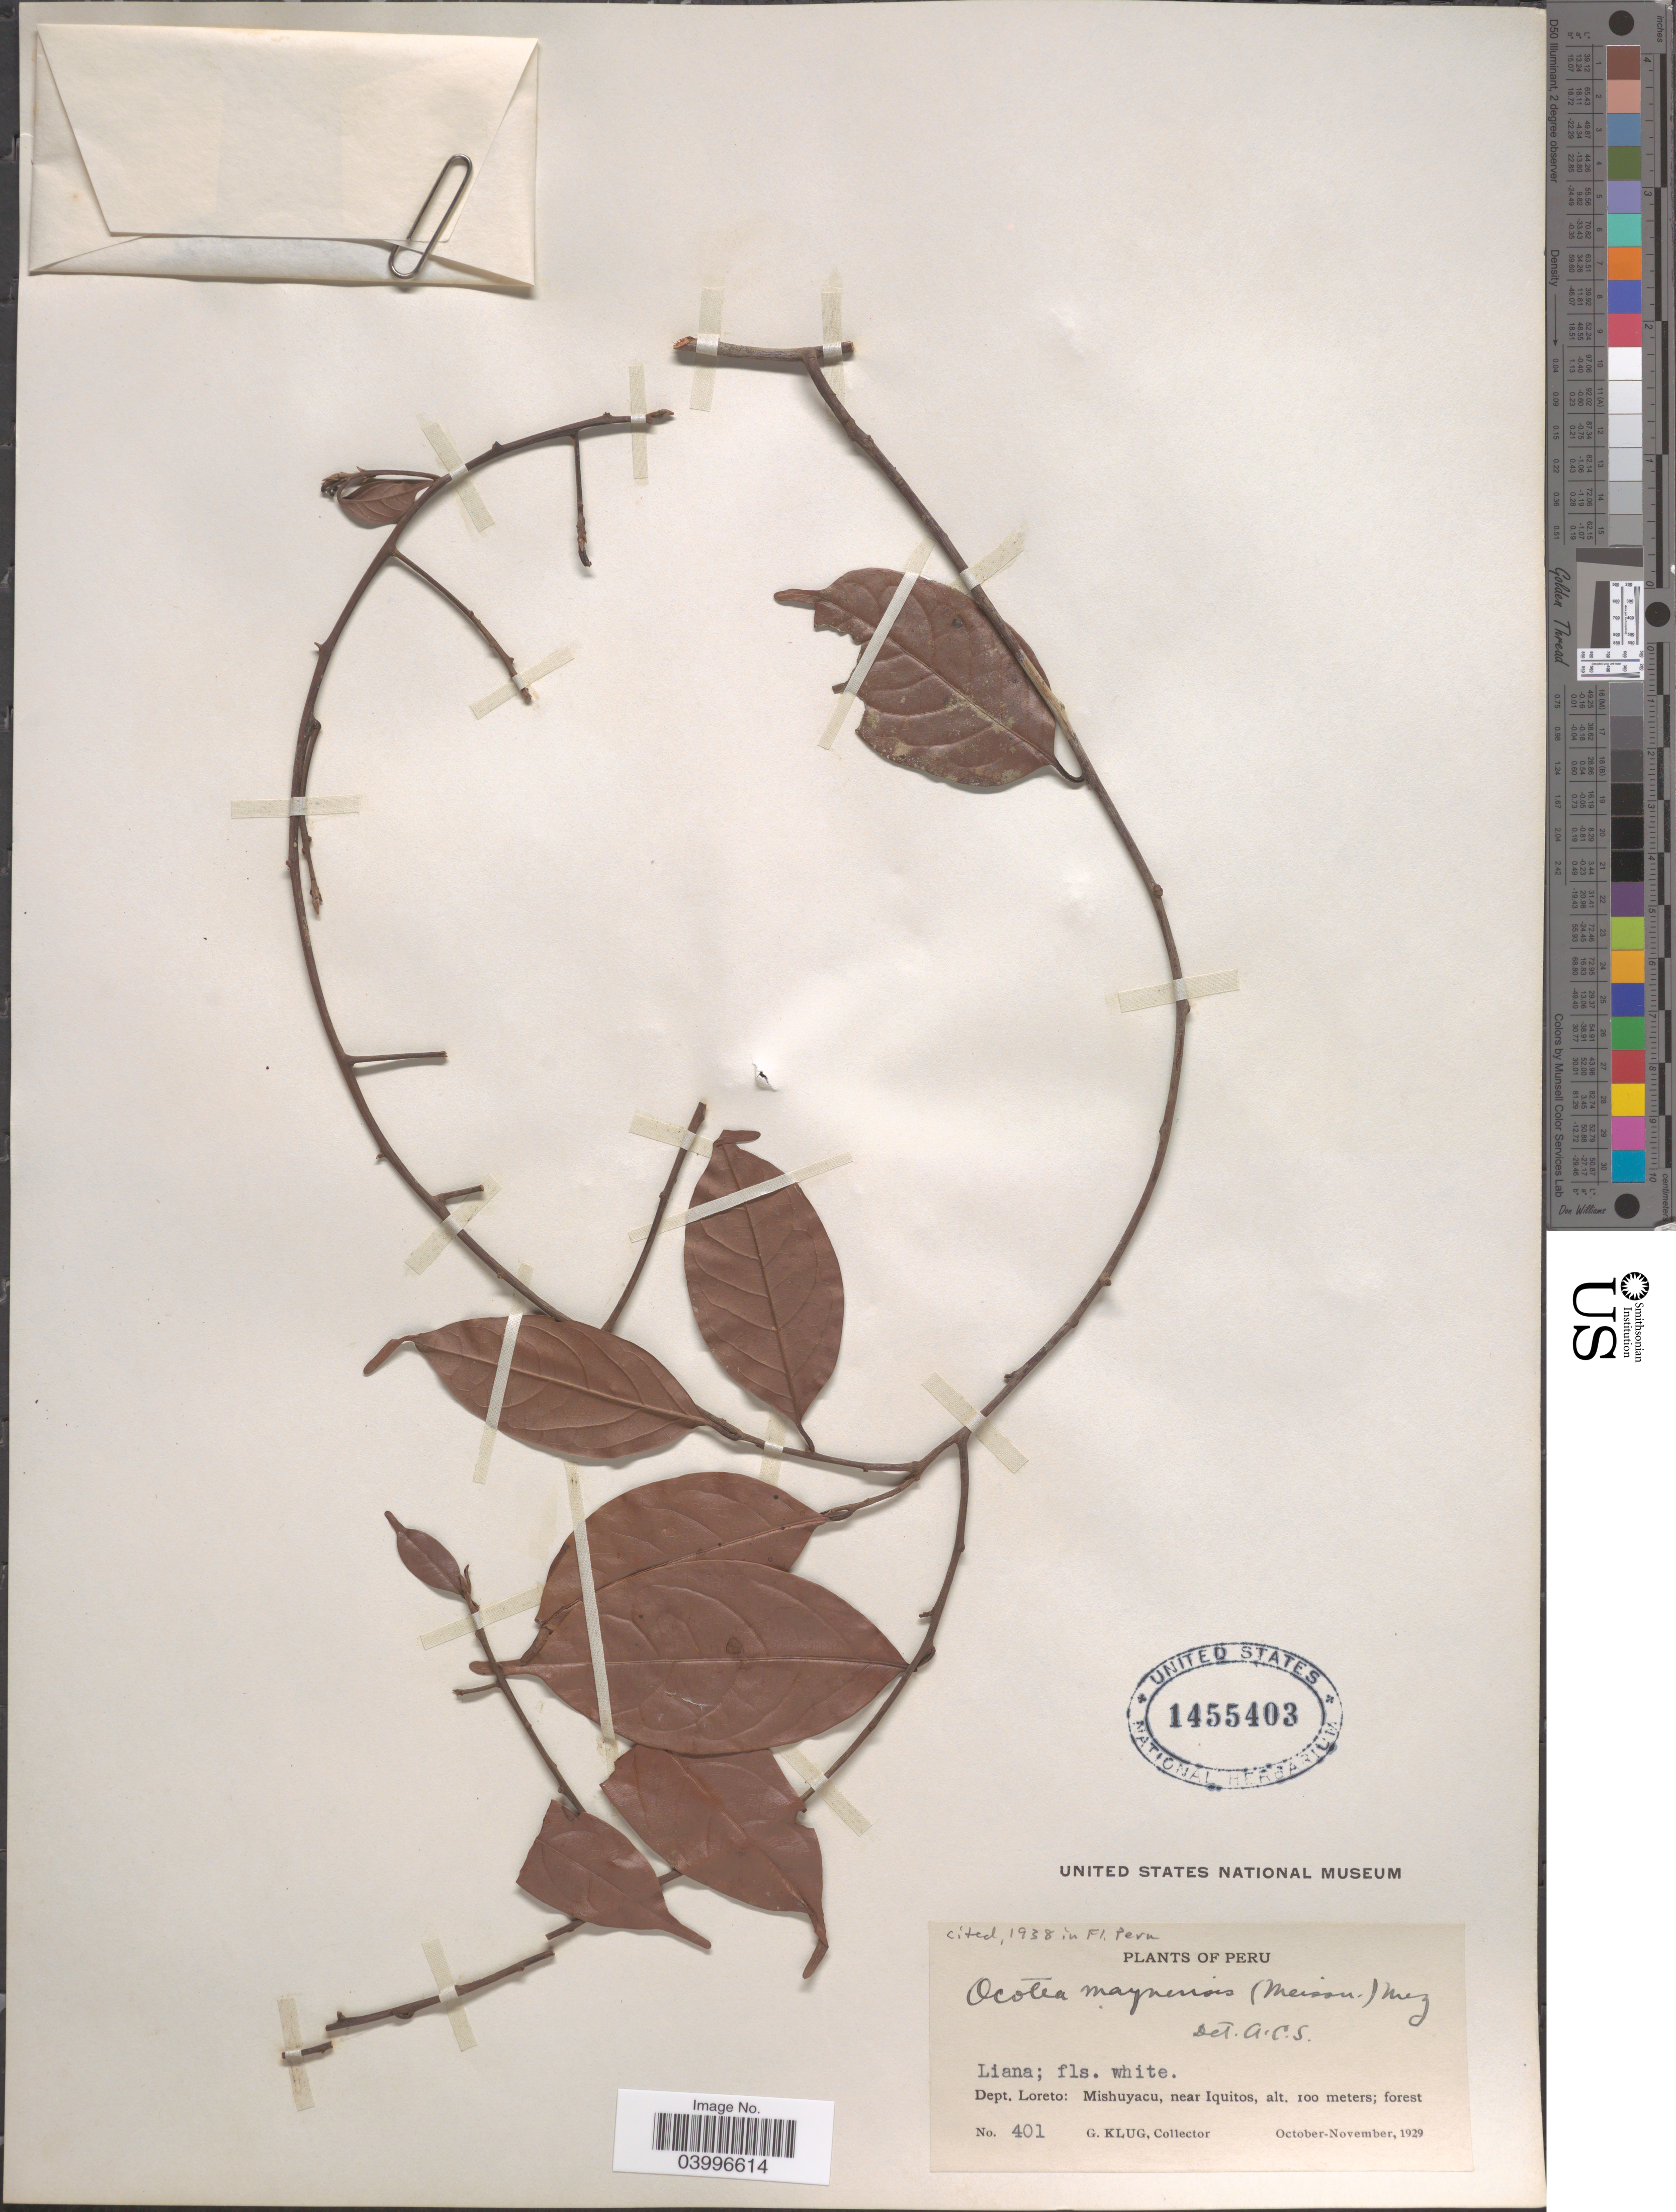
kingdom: Plantae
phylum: Tracheophyta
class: Magnoliopsida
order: Laurales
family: Lauraceae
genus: Ocotea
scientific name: Ocotea maynensis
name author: (Meisn.) Mez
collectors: G. Klug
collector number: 401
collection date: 1929-10/1929-11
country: Peru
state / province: Loreto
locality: Dept. Loreto: Mishuyacu, near Iquitos.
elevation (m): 100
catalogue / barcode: US 1455403